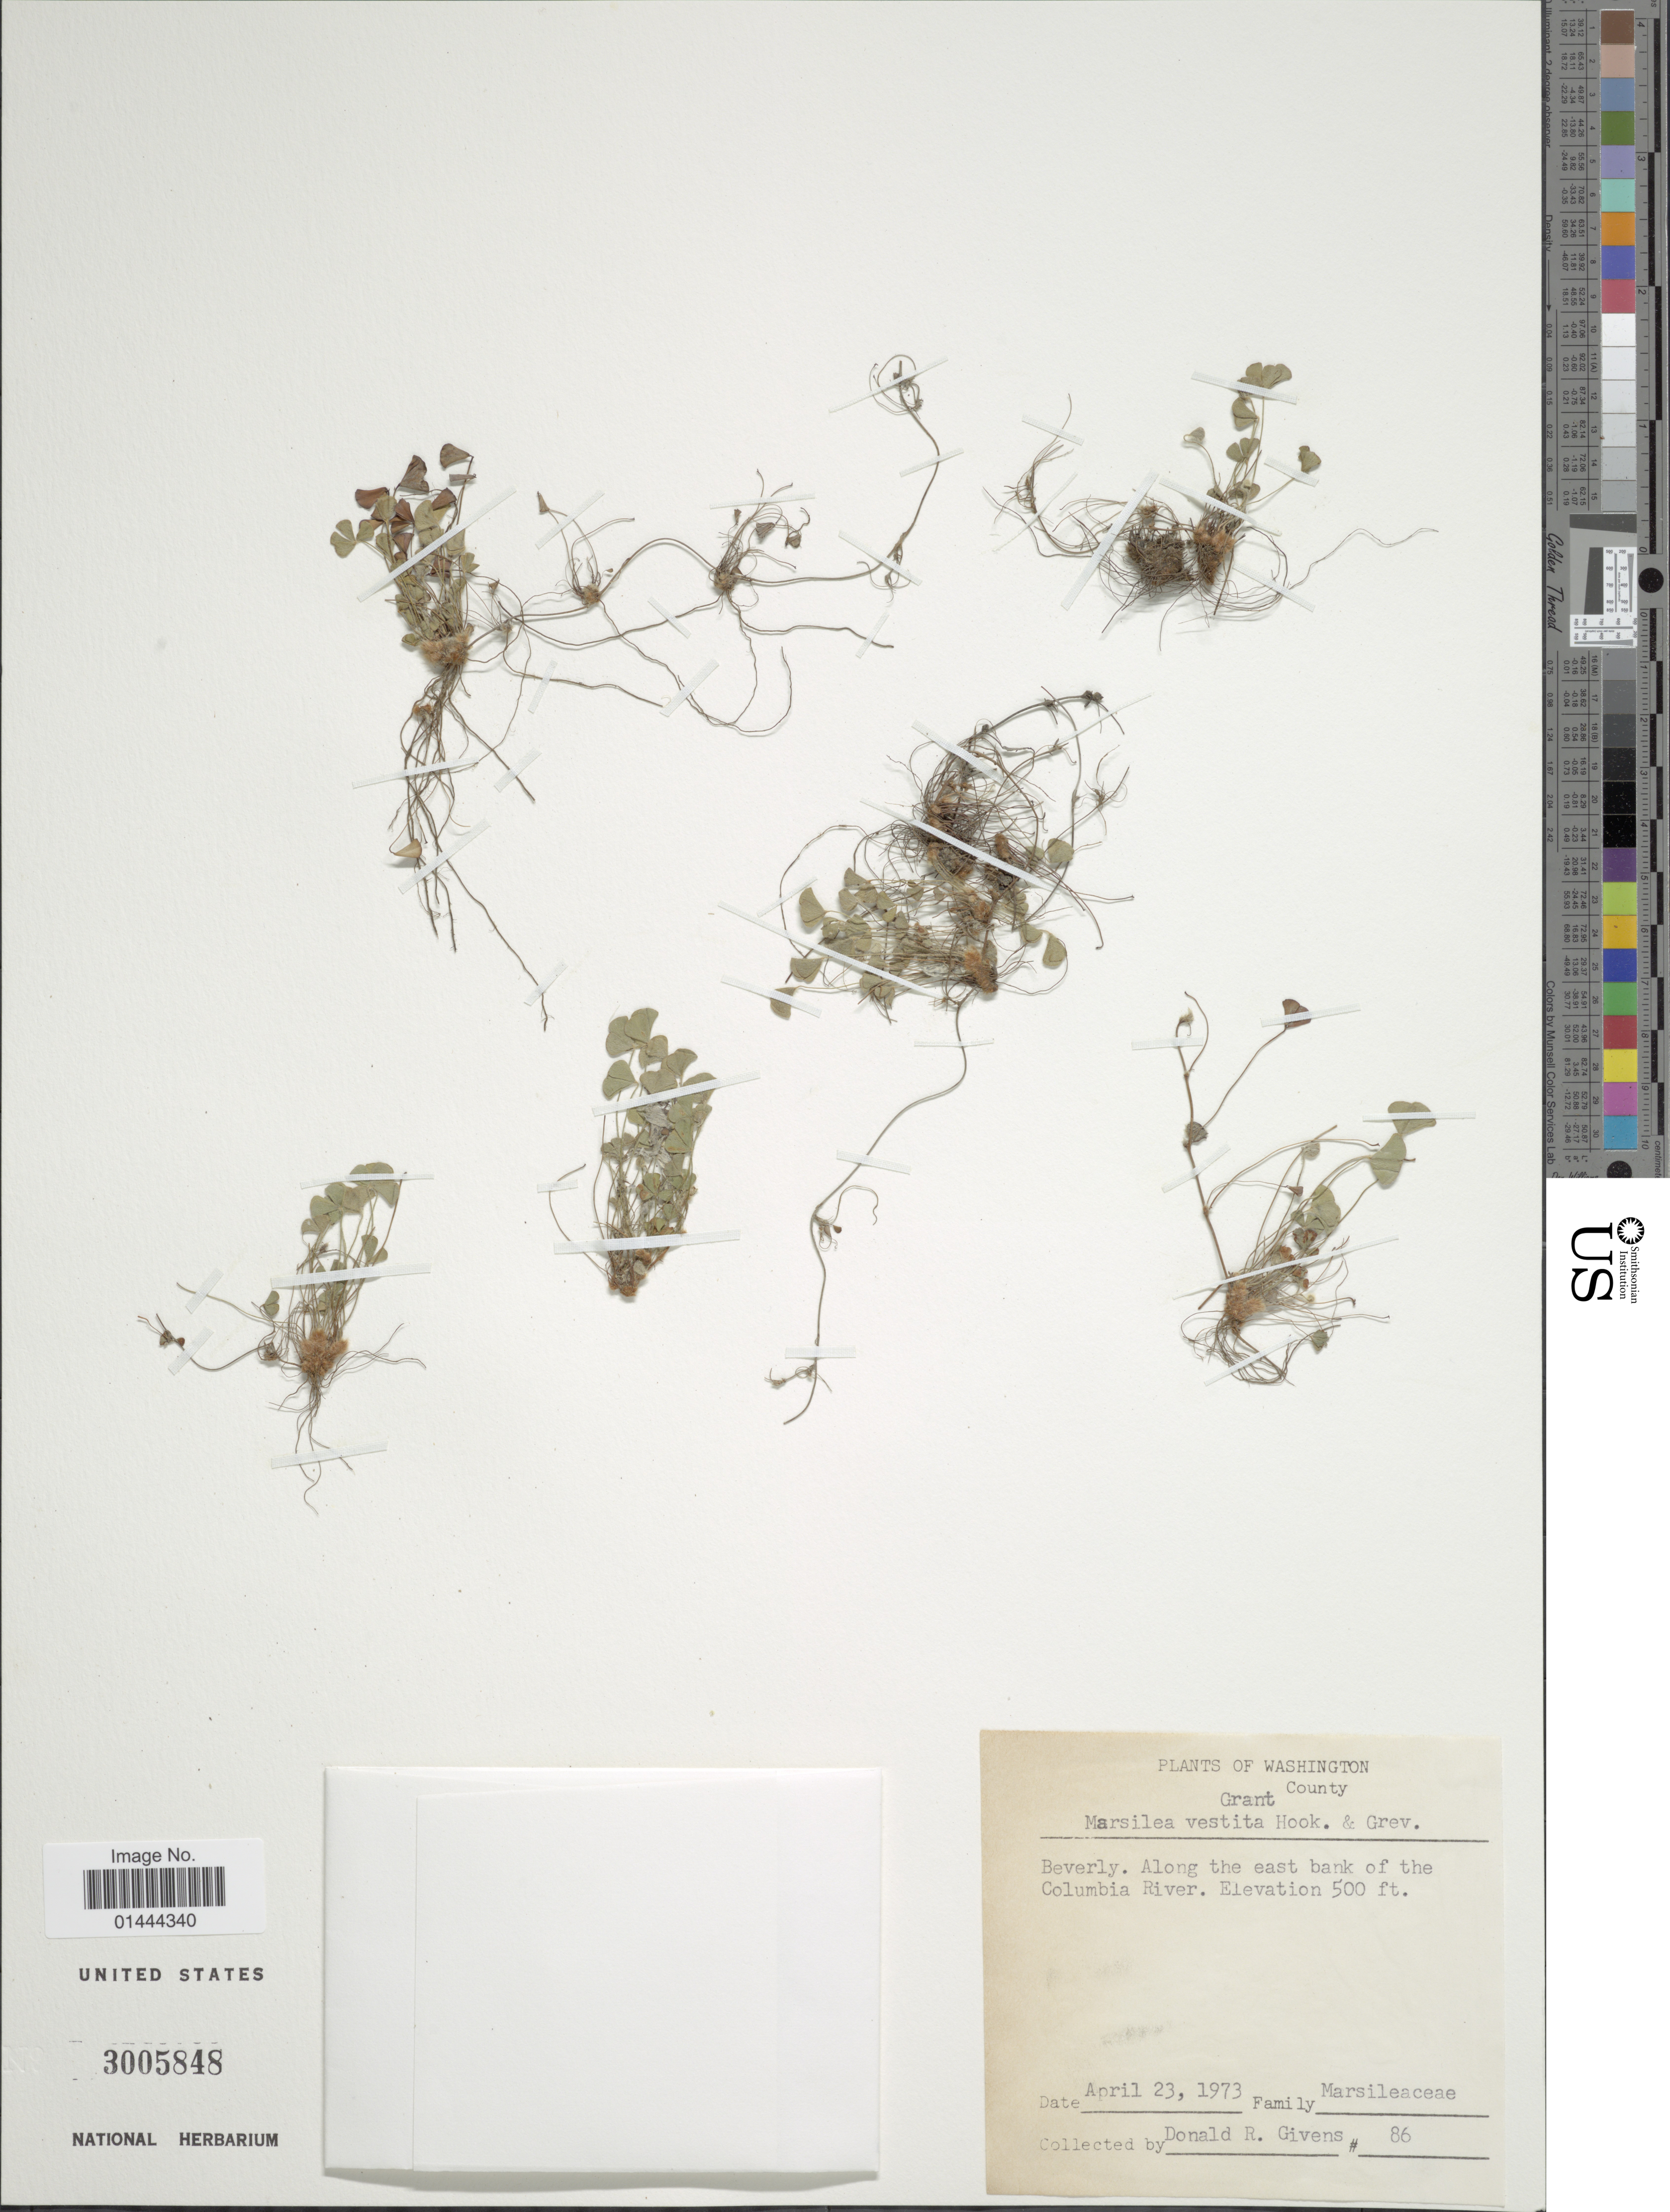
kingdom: Plantae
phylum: Tracheophyta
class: Polypodiopsida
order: Salviniales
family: Marsileaceae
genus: Marsilea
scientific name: Marsilea vestita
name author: Hook. & Grev.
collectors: D. Givens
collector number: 86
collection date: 1973-04-23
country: United States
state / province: Washington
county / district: Grant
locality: Grant County, beverly, along the east bank of the Columbia River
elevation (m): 152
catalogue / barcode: US 3005848